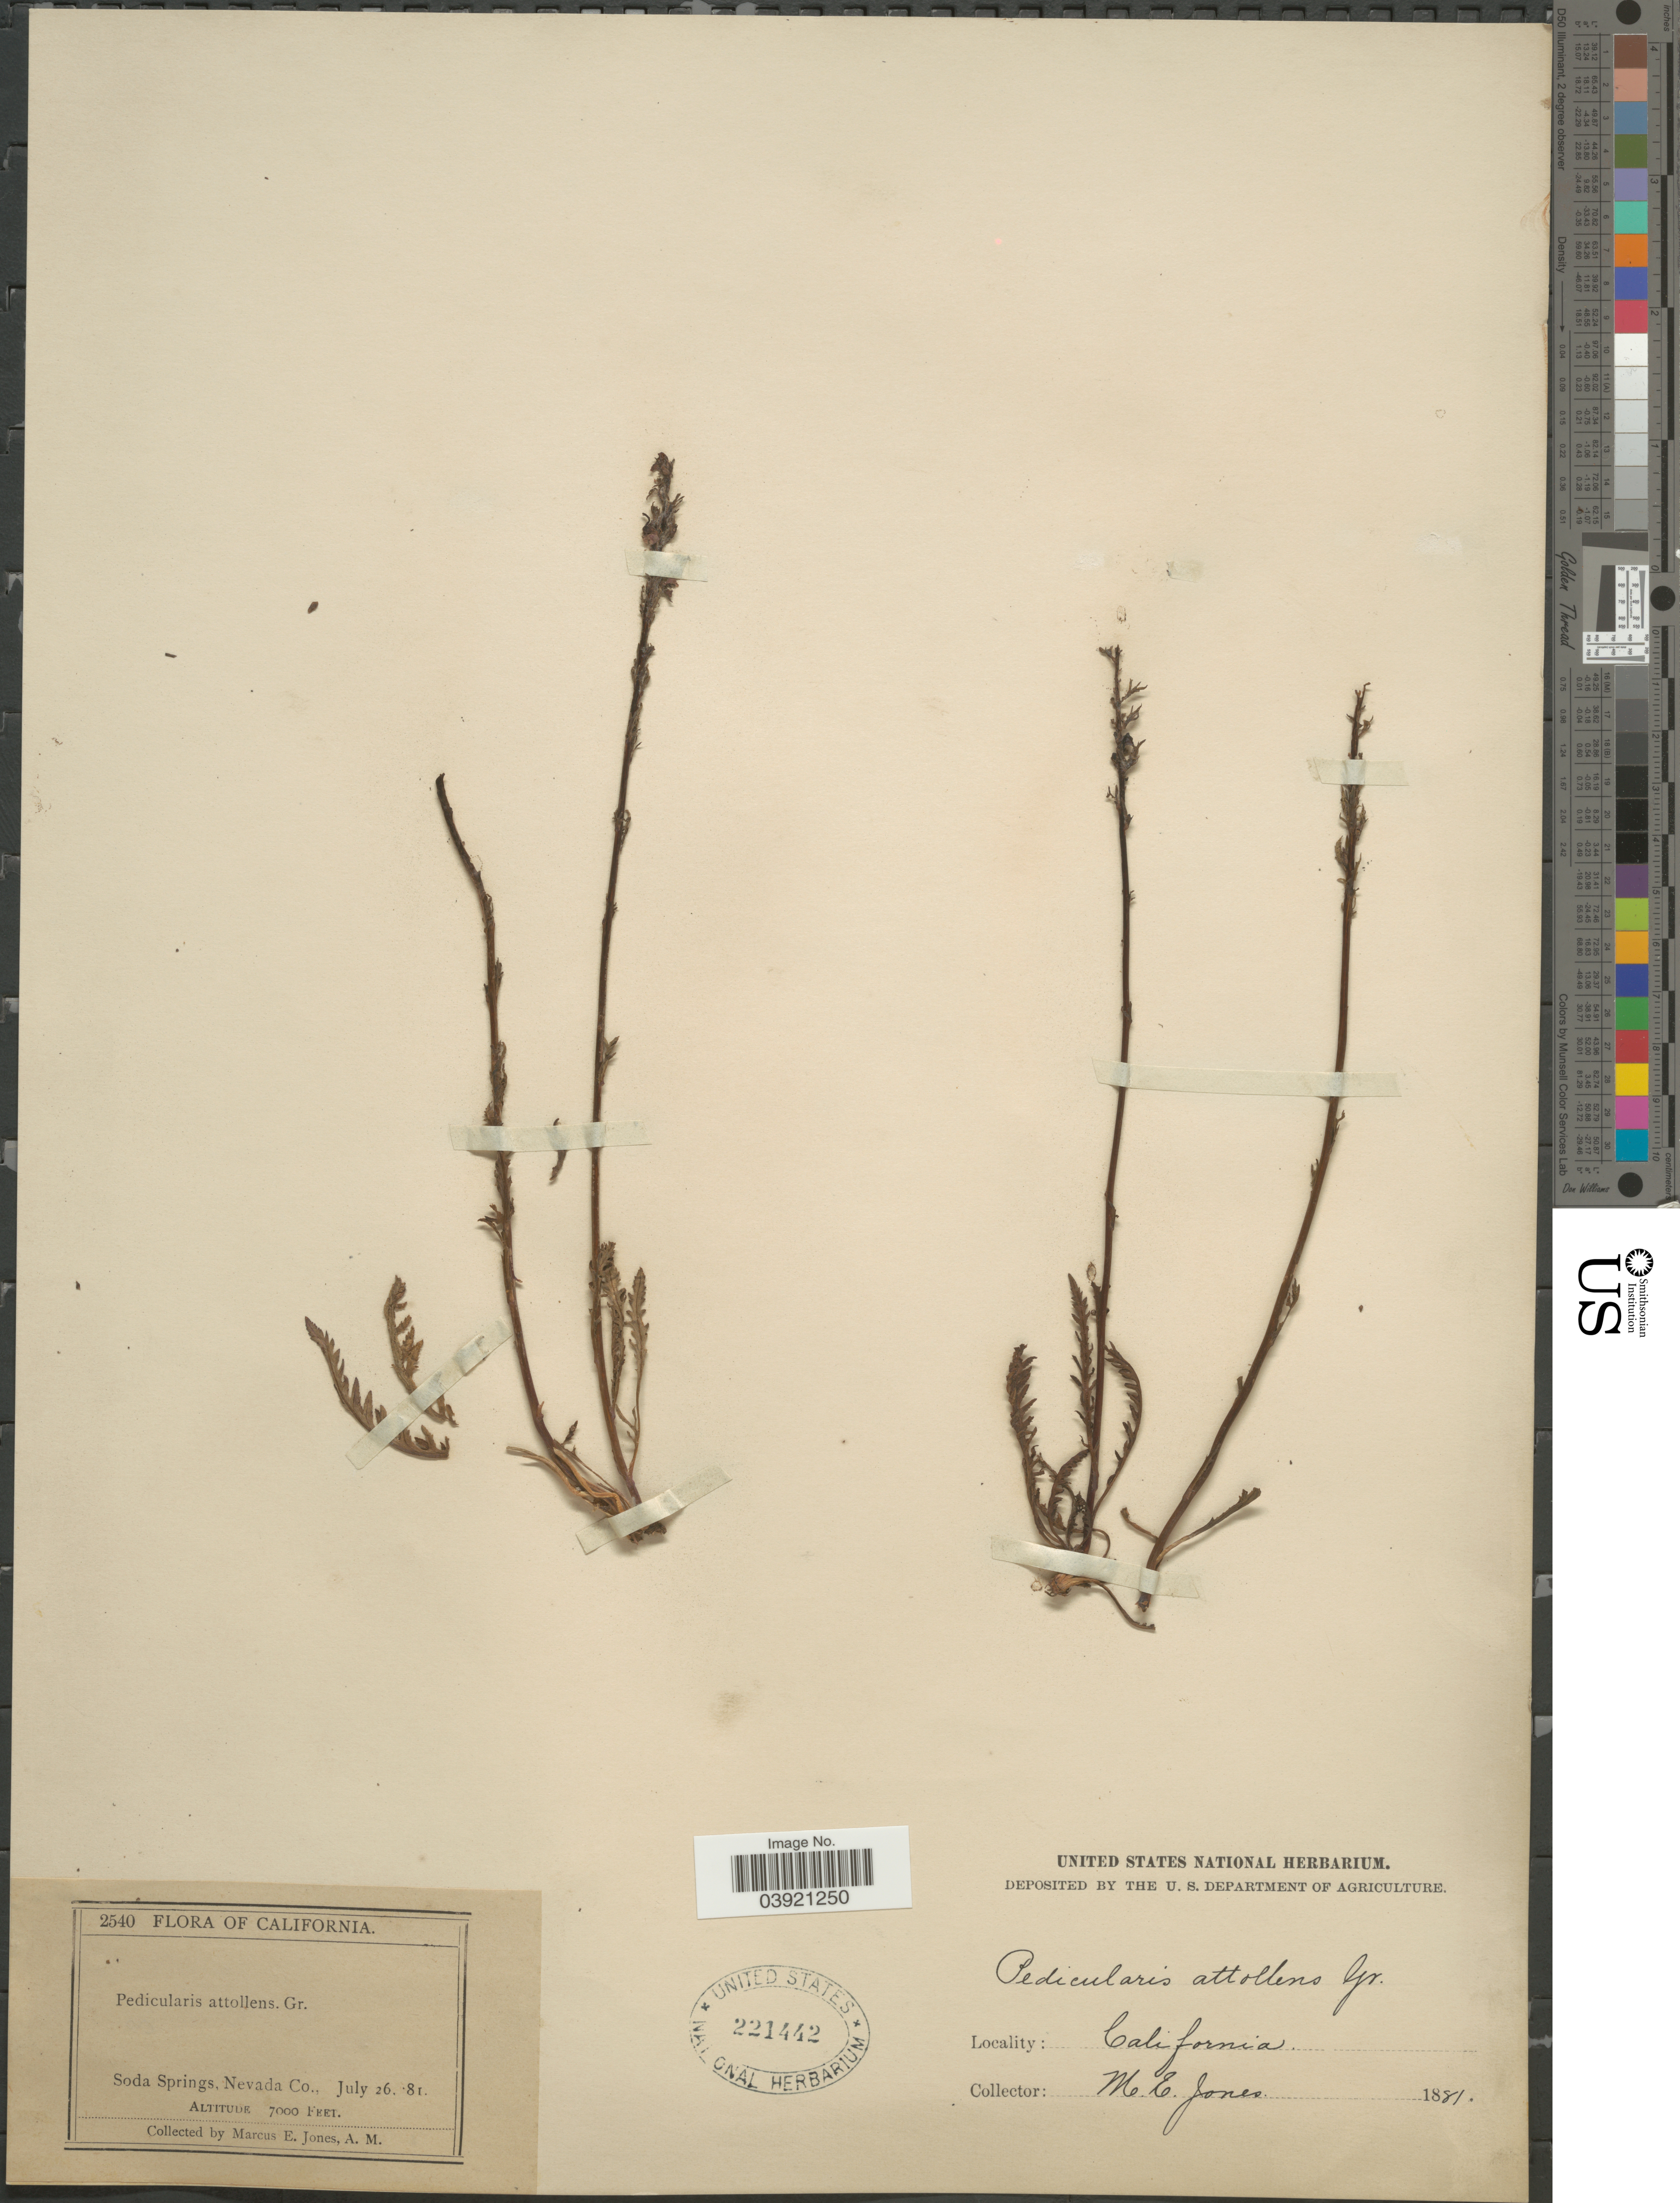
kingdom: Plantae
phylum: Tracheophyta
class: Magnoliopsida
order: Lamiales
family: Orobanchaceae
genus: Pedicularis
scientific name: Pedicularis attollens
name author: A. Gray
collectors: M. E. Jones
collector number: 2540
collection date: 1881-07-26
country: United States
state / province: California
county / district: Nevada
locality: Soda Springs, Nevada Co.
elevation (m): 2134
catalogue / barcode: US 221442